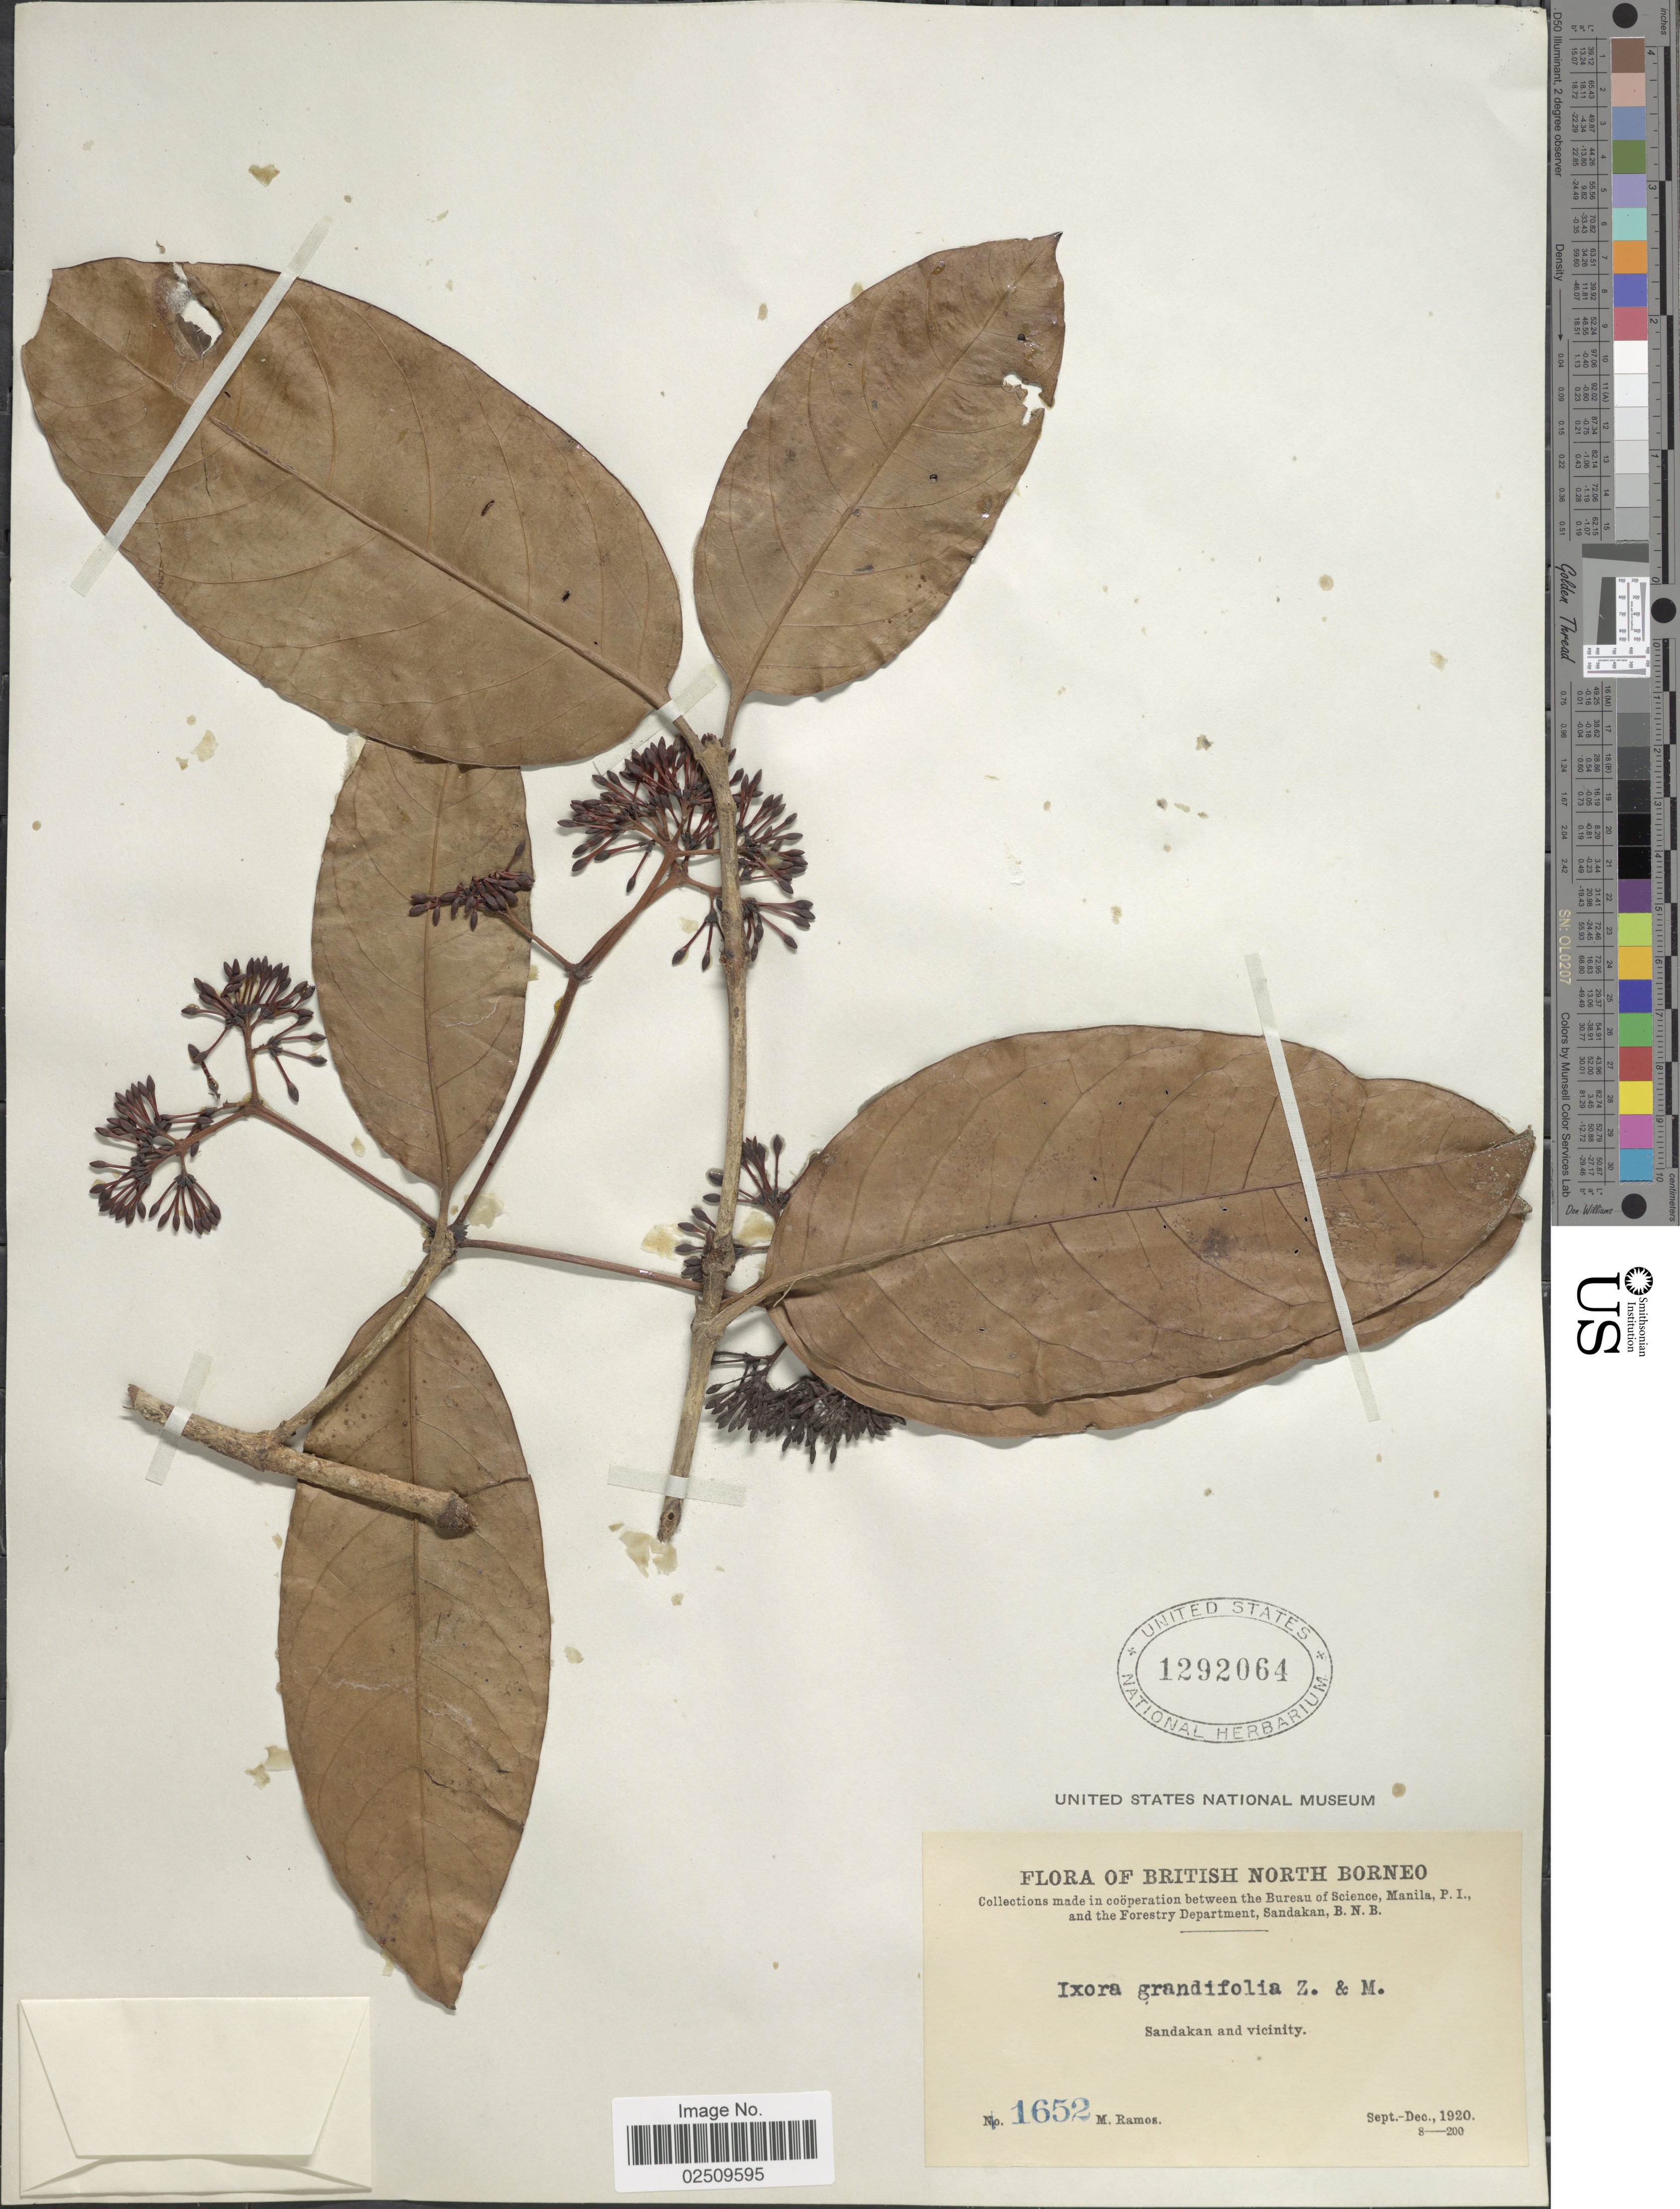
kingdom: Plantae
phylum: Tracheophyta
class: Magnoliopsida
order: Gentianales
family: Rubiaceae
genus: Ixora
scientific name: Ixora grandifolia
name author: (Blume) Zoll. & Moritzi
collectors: M. Ramos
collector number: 1652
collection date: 1920-09/1920-12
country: Malaysia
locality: British North Borneo, Sandakan and vicinity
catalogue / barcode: US 1292064